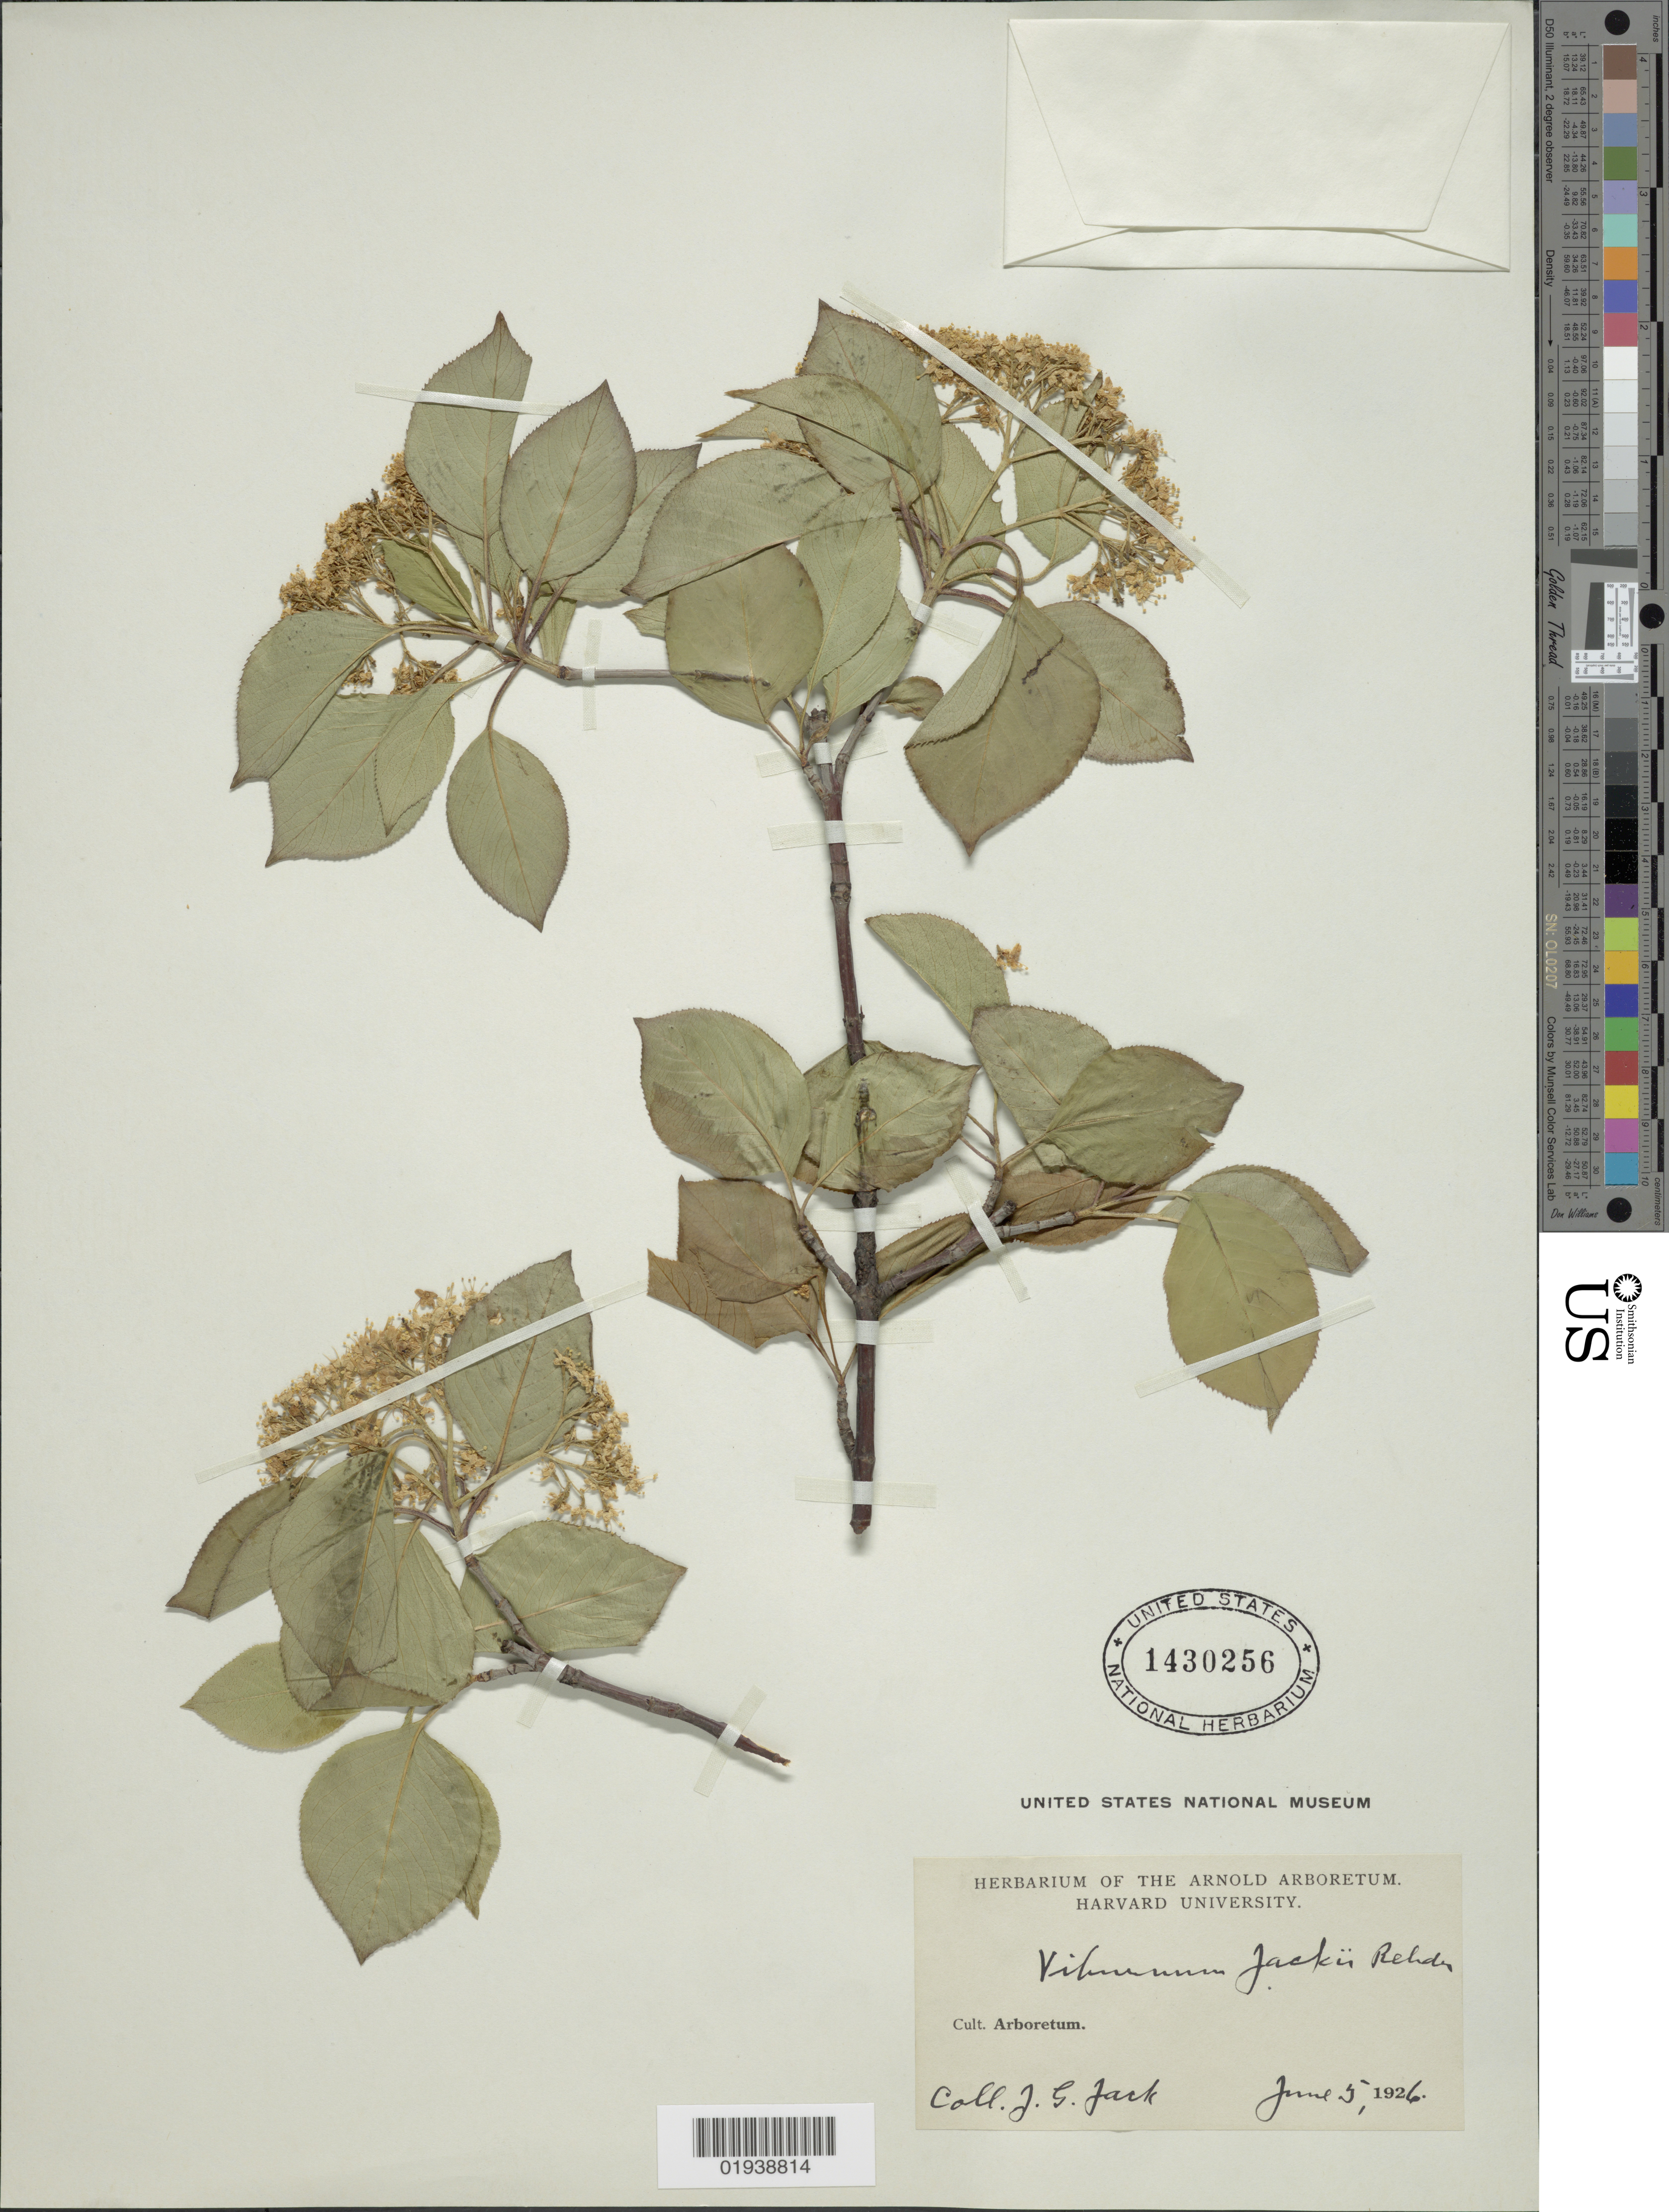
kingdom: Plantae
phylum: Tracheophyta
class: Magnoliopsida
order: Dipsacales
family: Viburnaceae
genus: Viburnum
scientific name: Viburnum eradiatum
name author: House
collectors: J. G. Jack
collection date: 1926-06-05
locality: Arboretum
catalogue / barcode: US 1430256